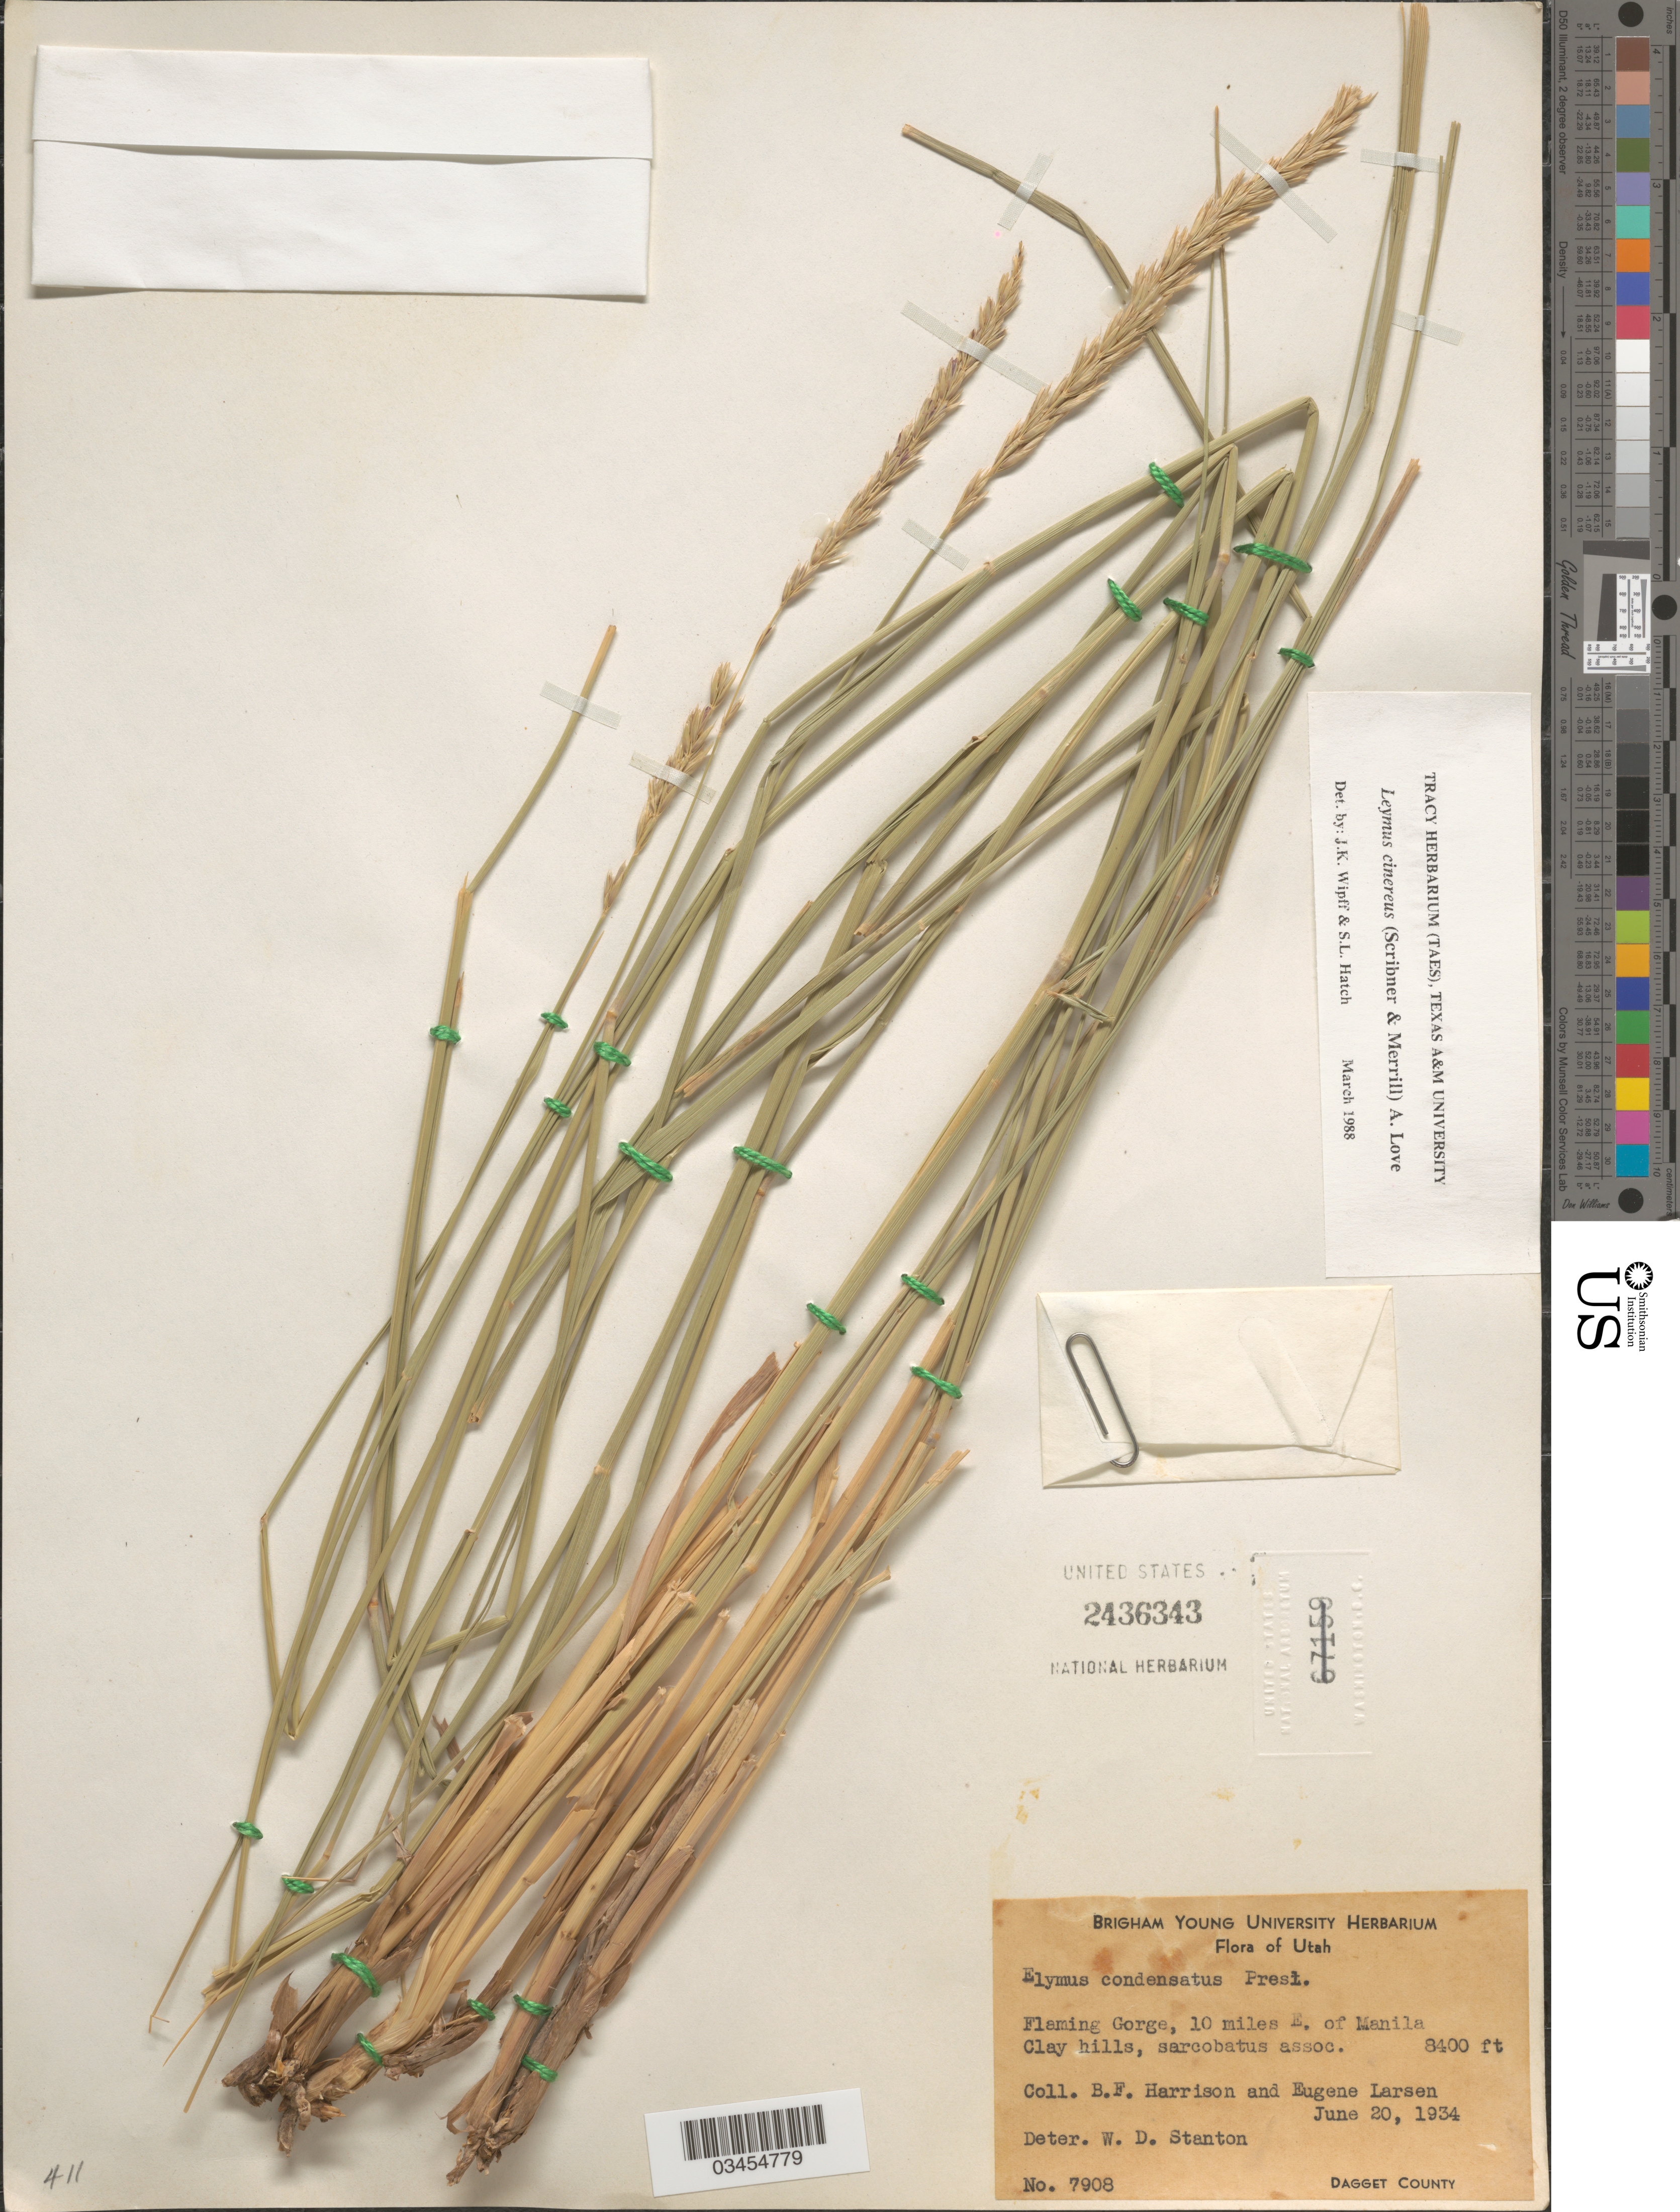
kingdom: Plantae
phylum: Tracheophyta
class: Liliopsida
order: Poales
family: Poaceae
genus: Leymus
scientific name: Leymus cinereus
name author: (Scribn. & Merr.) Á. Löve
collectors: B. F. Harrison & E. Larsen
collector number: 7908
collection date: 1934-06-20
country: United States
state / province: Utah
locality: Flaming Gorge, 10 miles E. of Manila. Clay hills.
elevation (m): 2560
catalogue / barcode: US 2436343